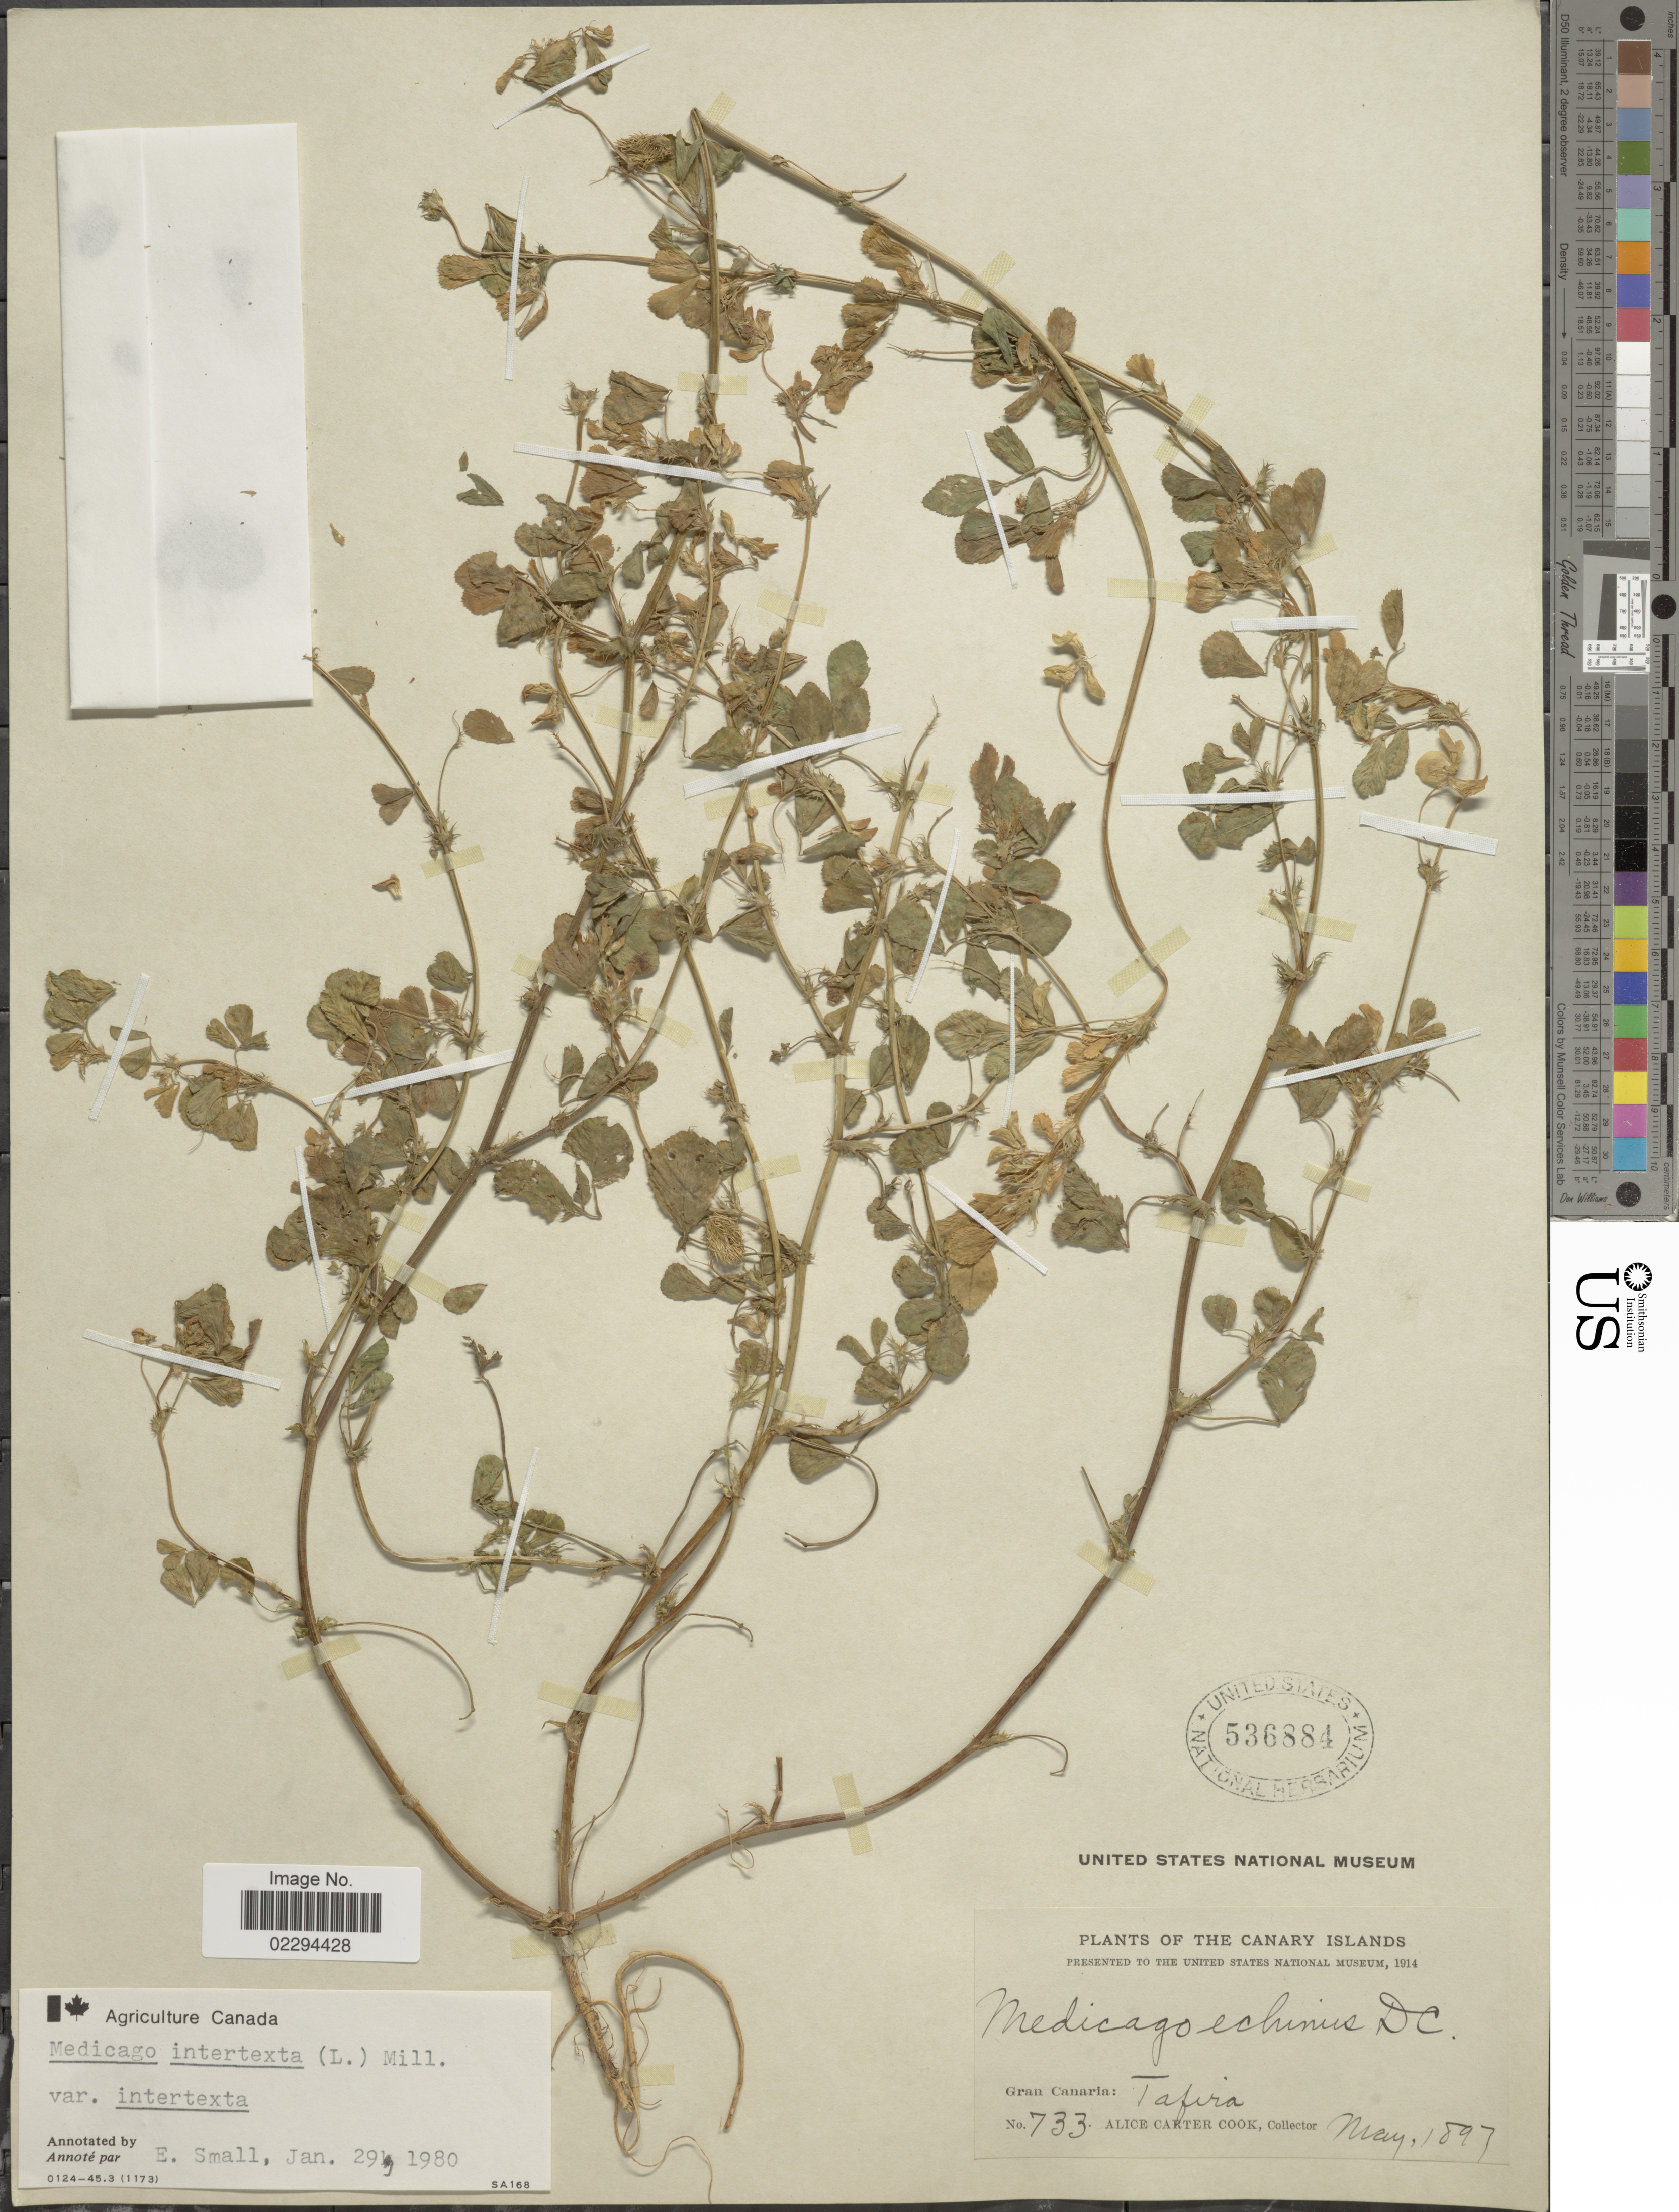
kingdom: Plantae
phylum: Tracheophyta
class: Magnoliopsida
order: Fabales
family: Fabaceae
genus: Medicago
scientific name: Medicago intertexta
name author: (L.) Mill.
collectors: Alice C. Cook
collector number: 733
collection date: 1897-05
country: Spain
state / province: Canarias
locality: Canary Islands. Gran Canaria: Tafira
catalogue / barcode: US 536884